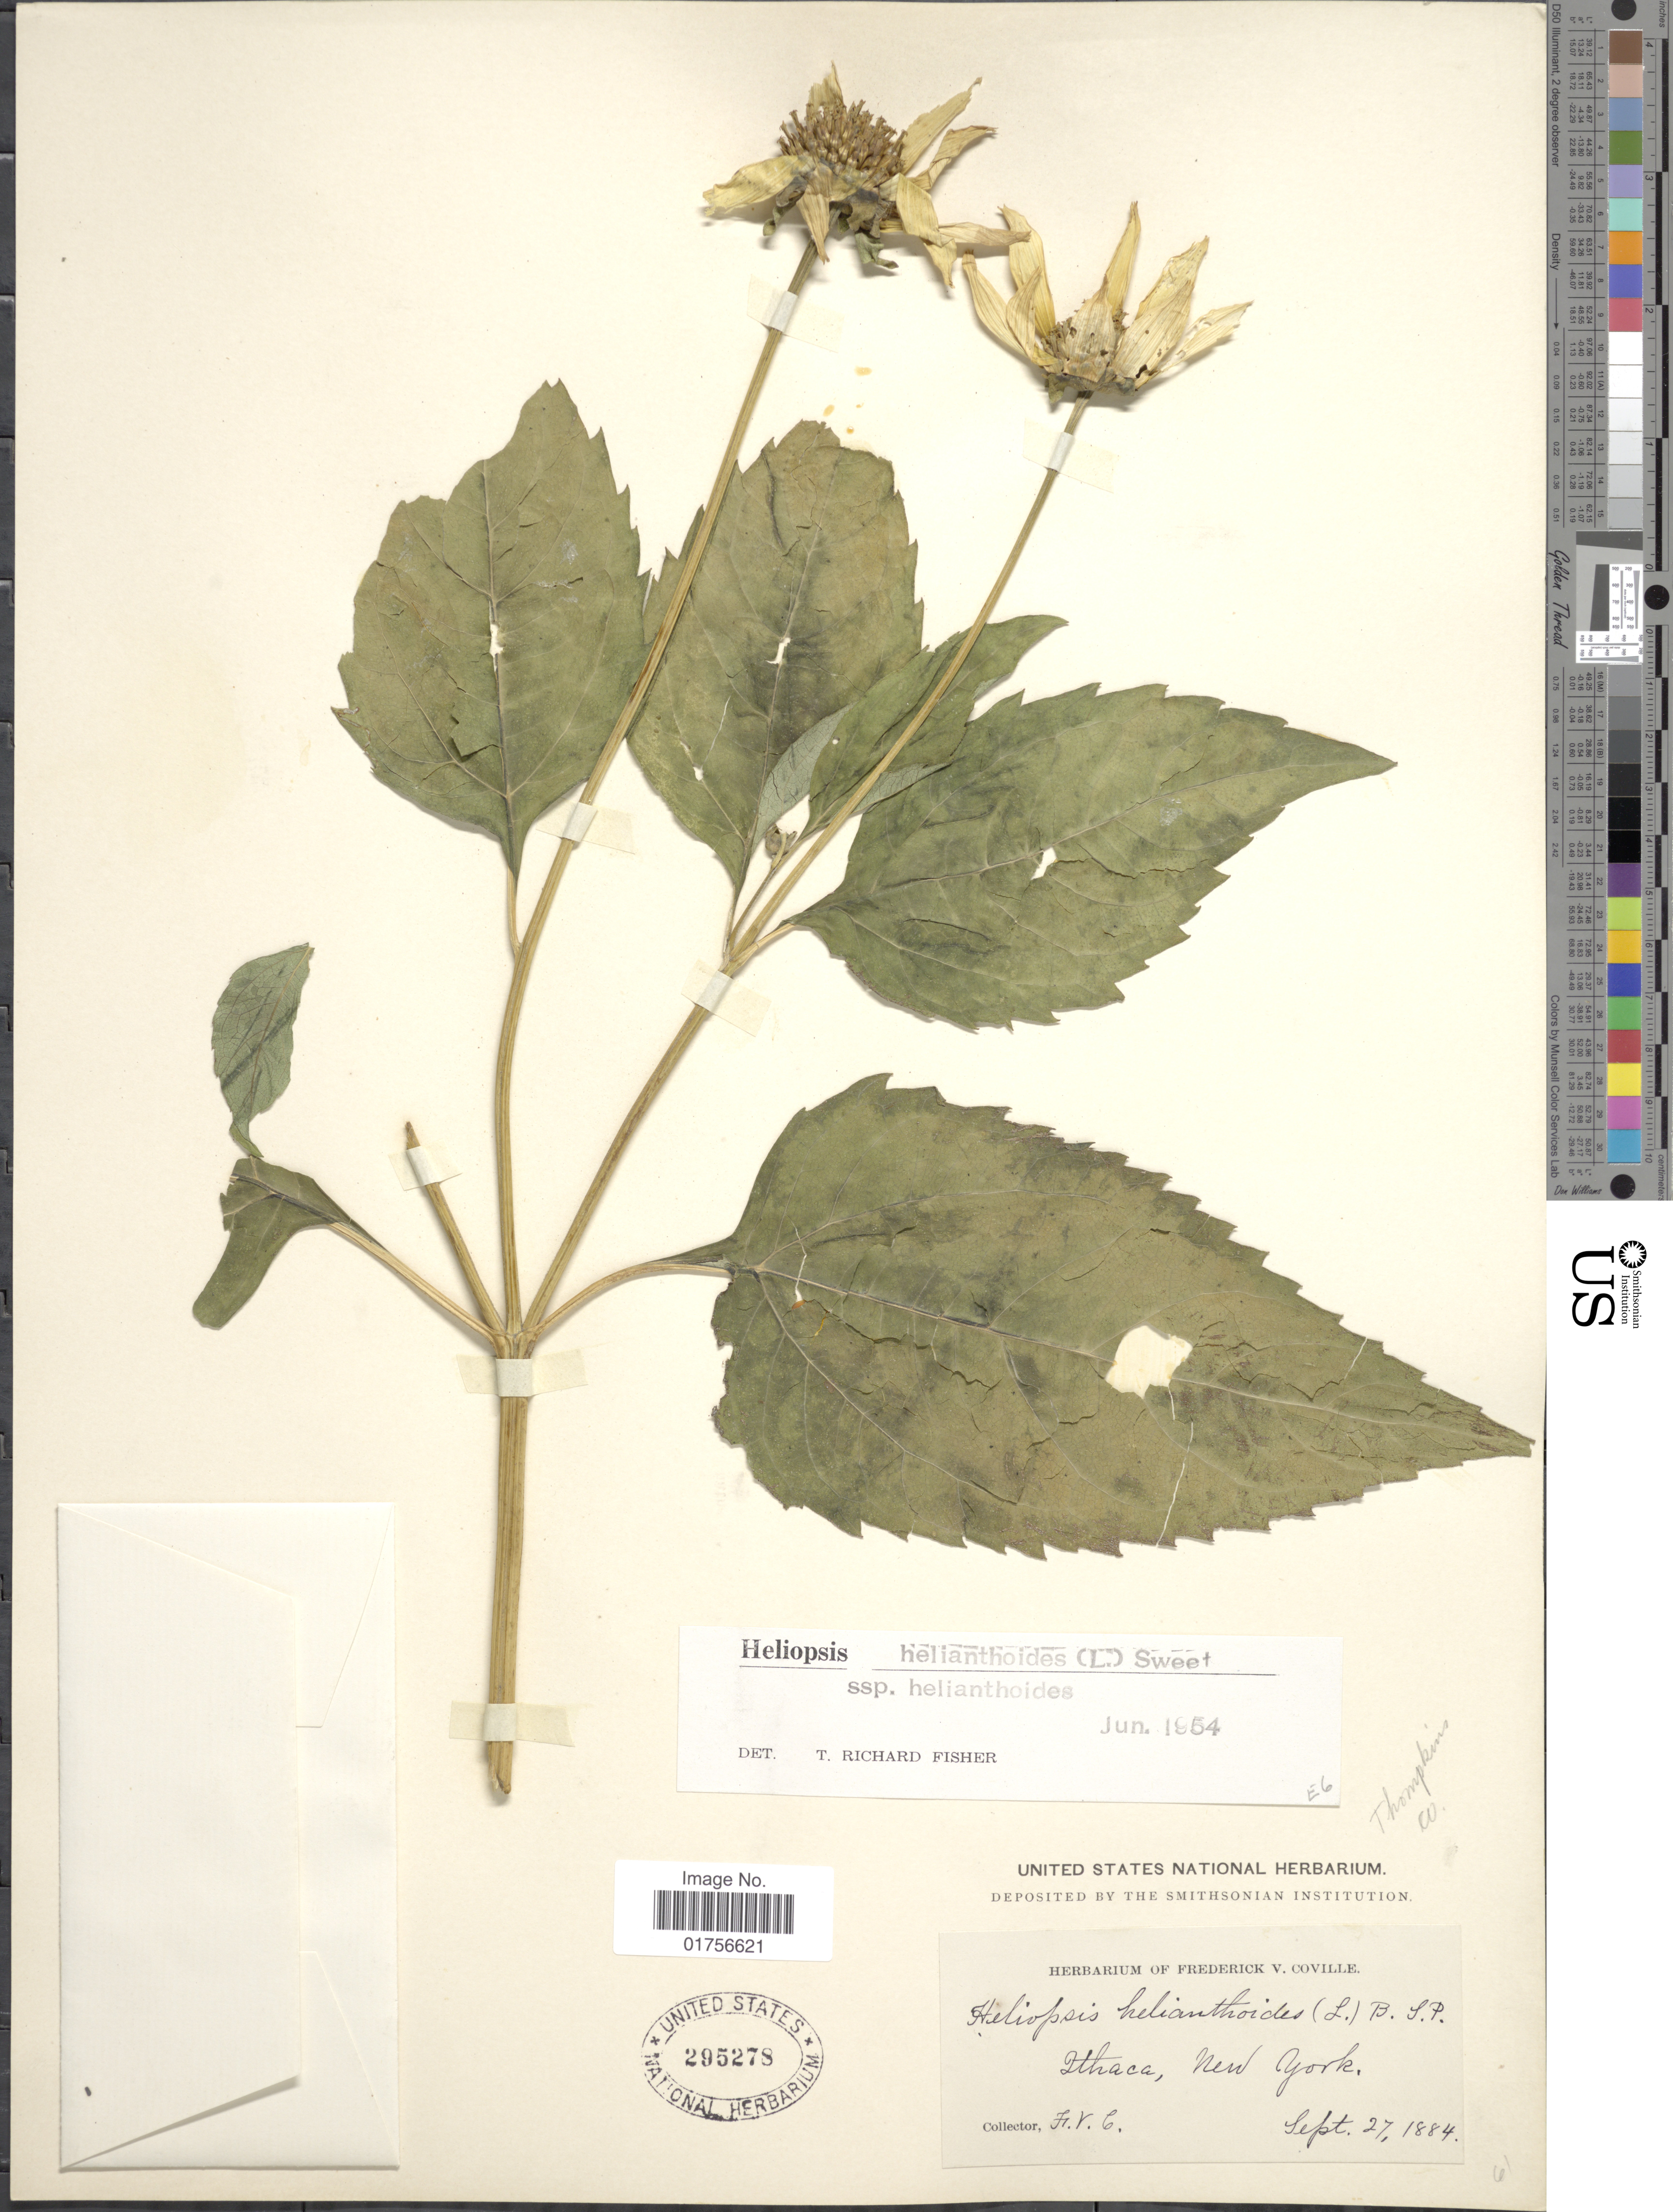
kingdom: Plantae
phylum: Tracheophyta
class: Magnoliopsida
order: Asterales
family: Asteraceae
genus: Heliopsis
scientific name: Heliopsis helianthoides subsp. helianthoides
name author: (L.) Sweet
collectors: F. V. Coville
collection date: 1884-09-27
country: United States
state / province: New York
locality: Ithaca, New York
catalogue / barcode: US 295278